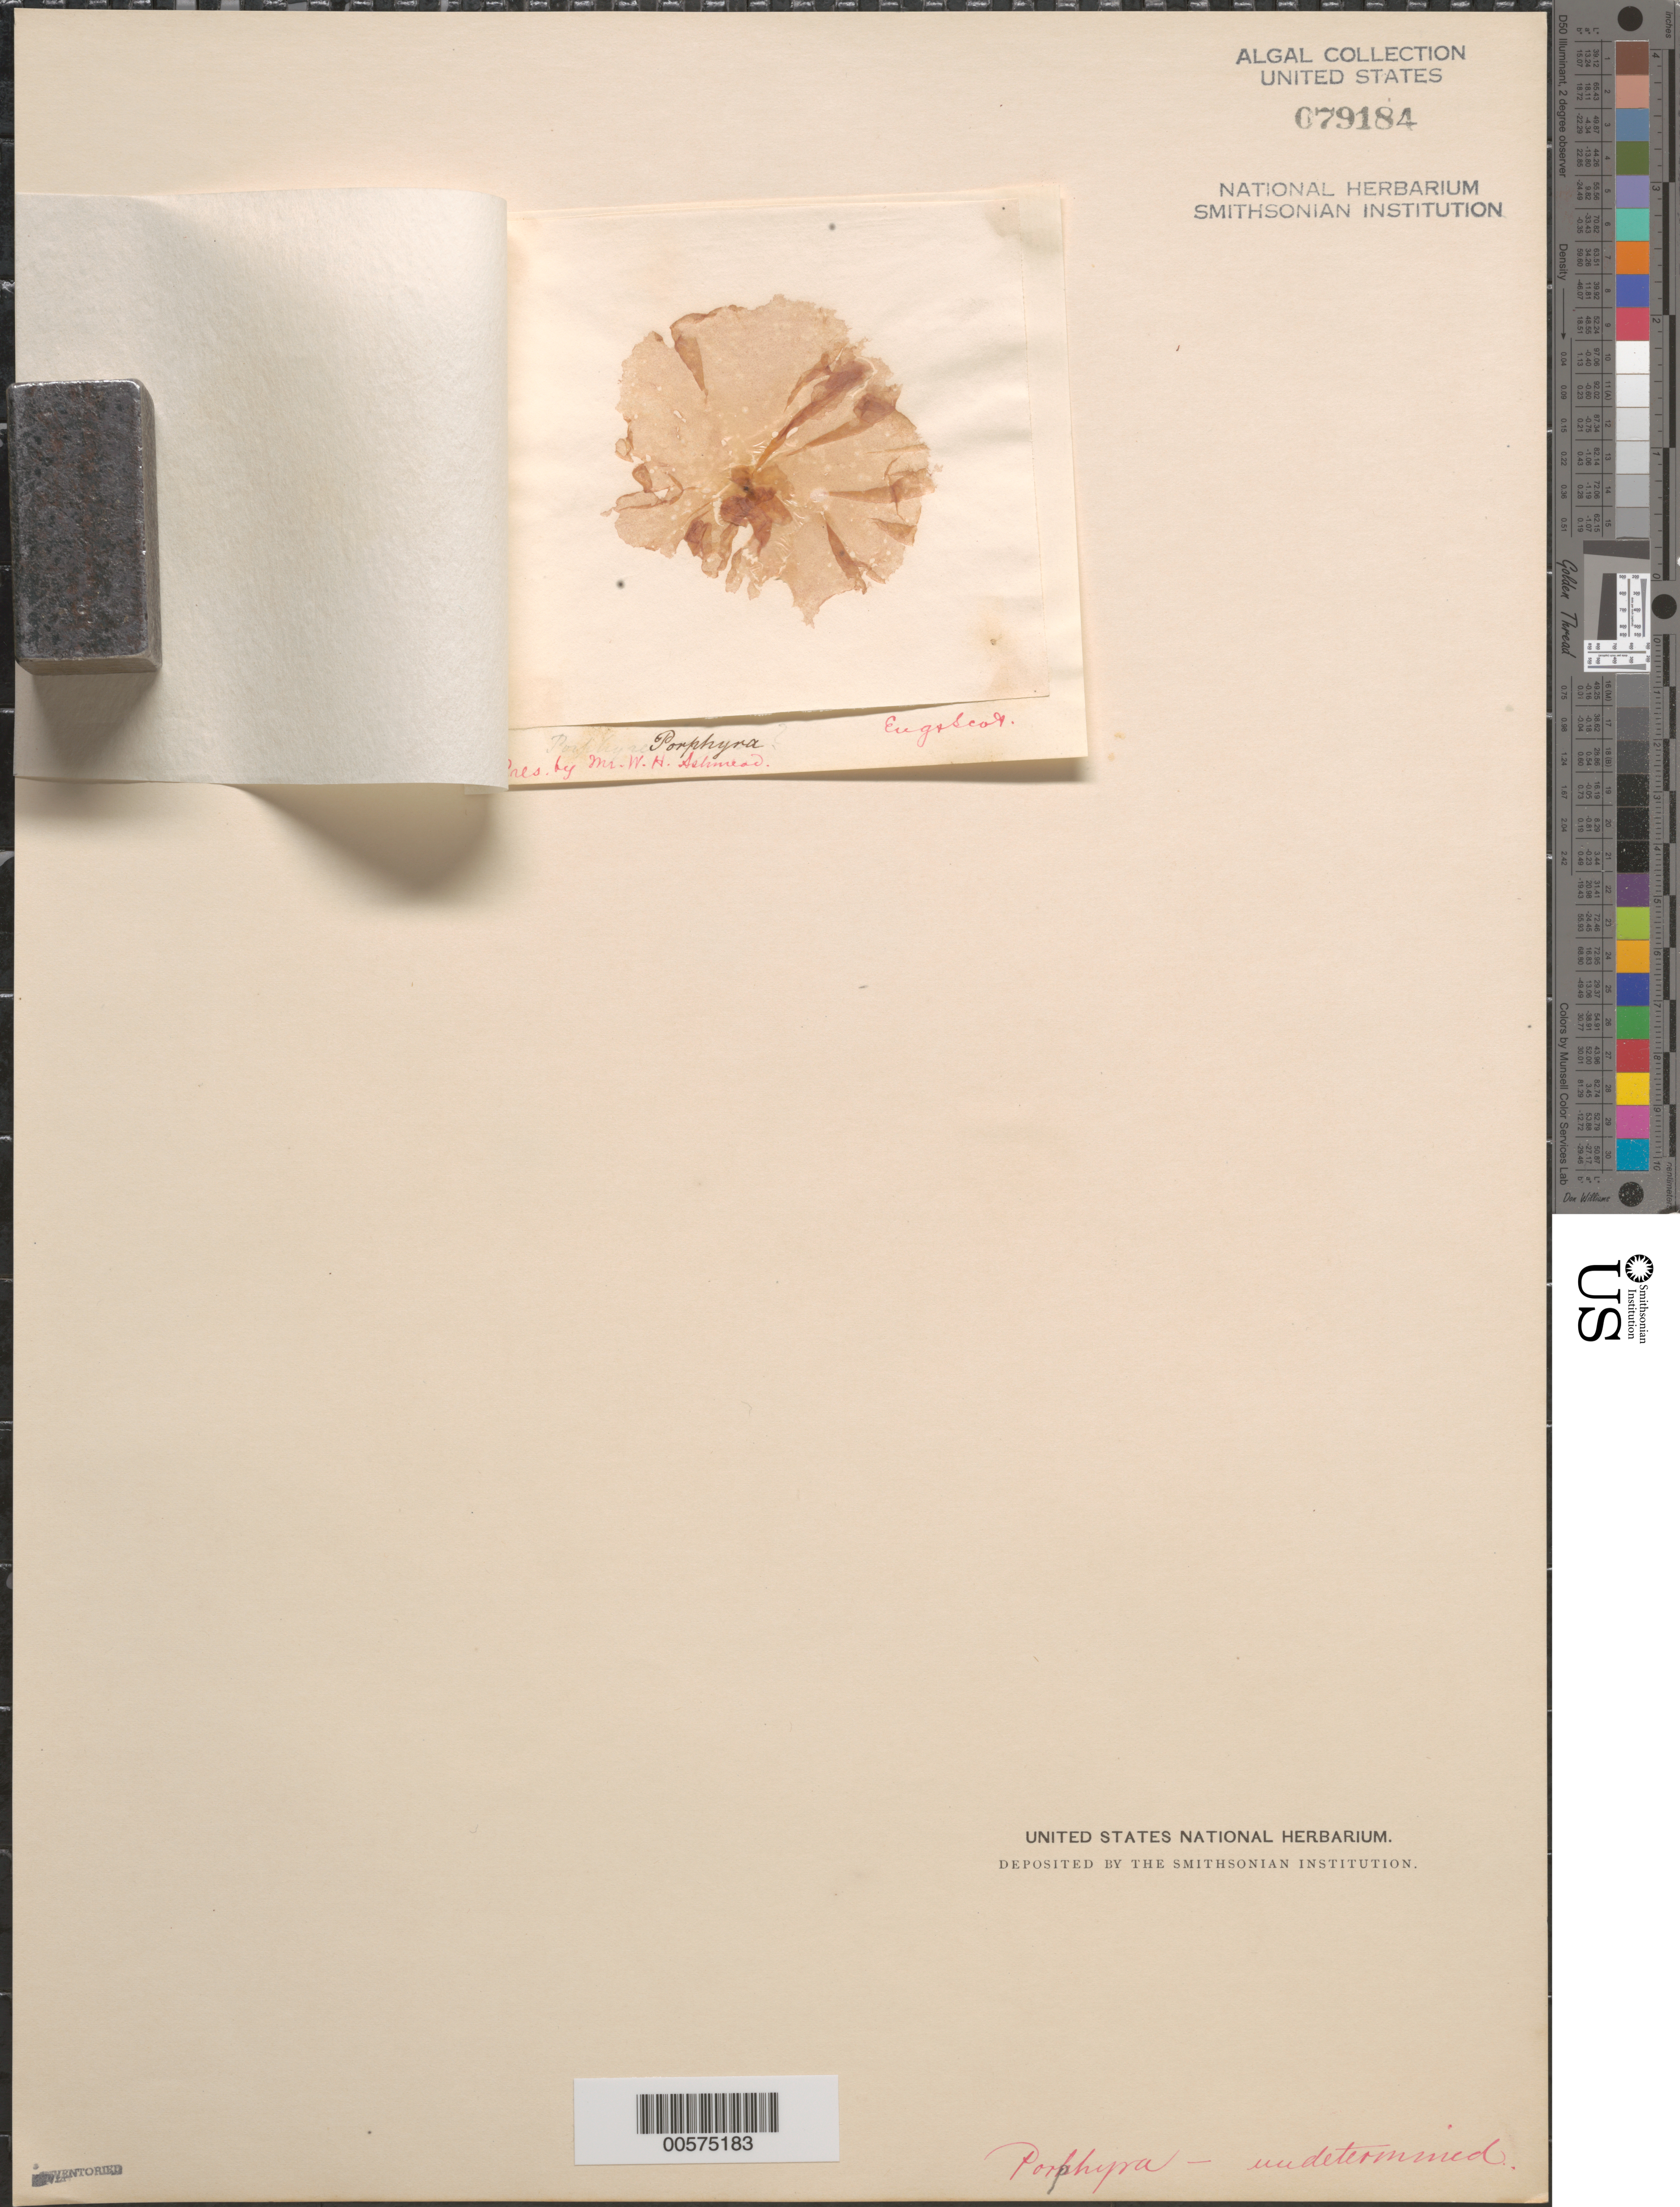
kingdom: Plantae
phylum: Rhodophyta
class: Bangiophyceae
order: Bangiales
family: Bangiaceae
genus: Porphyra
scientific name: Porphyra sp.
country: United Kingdom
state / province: England / Scotland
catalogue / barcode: US 79184